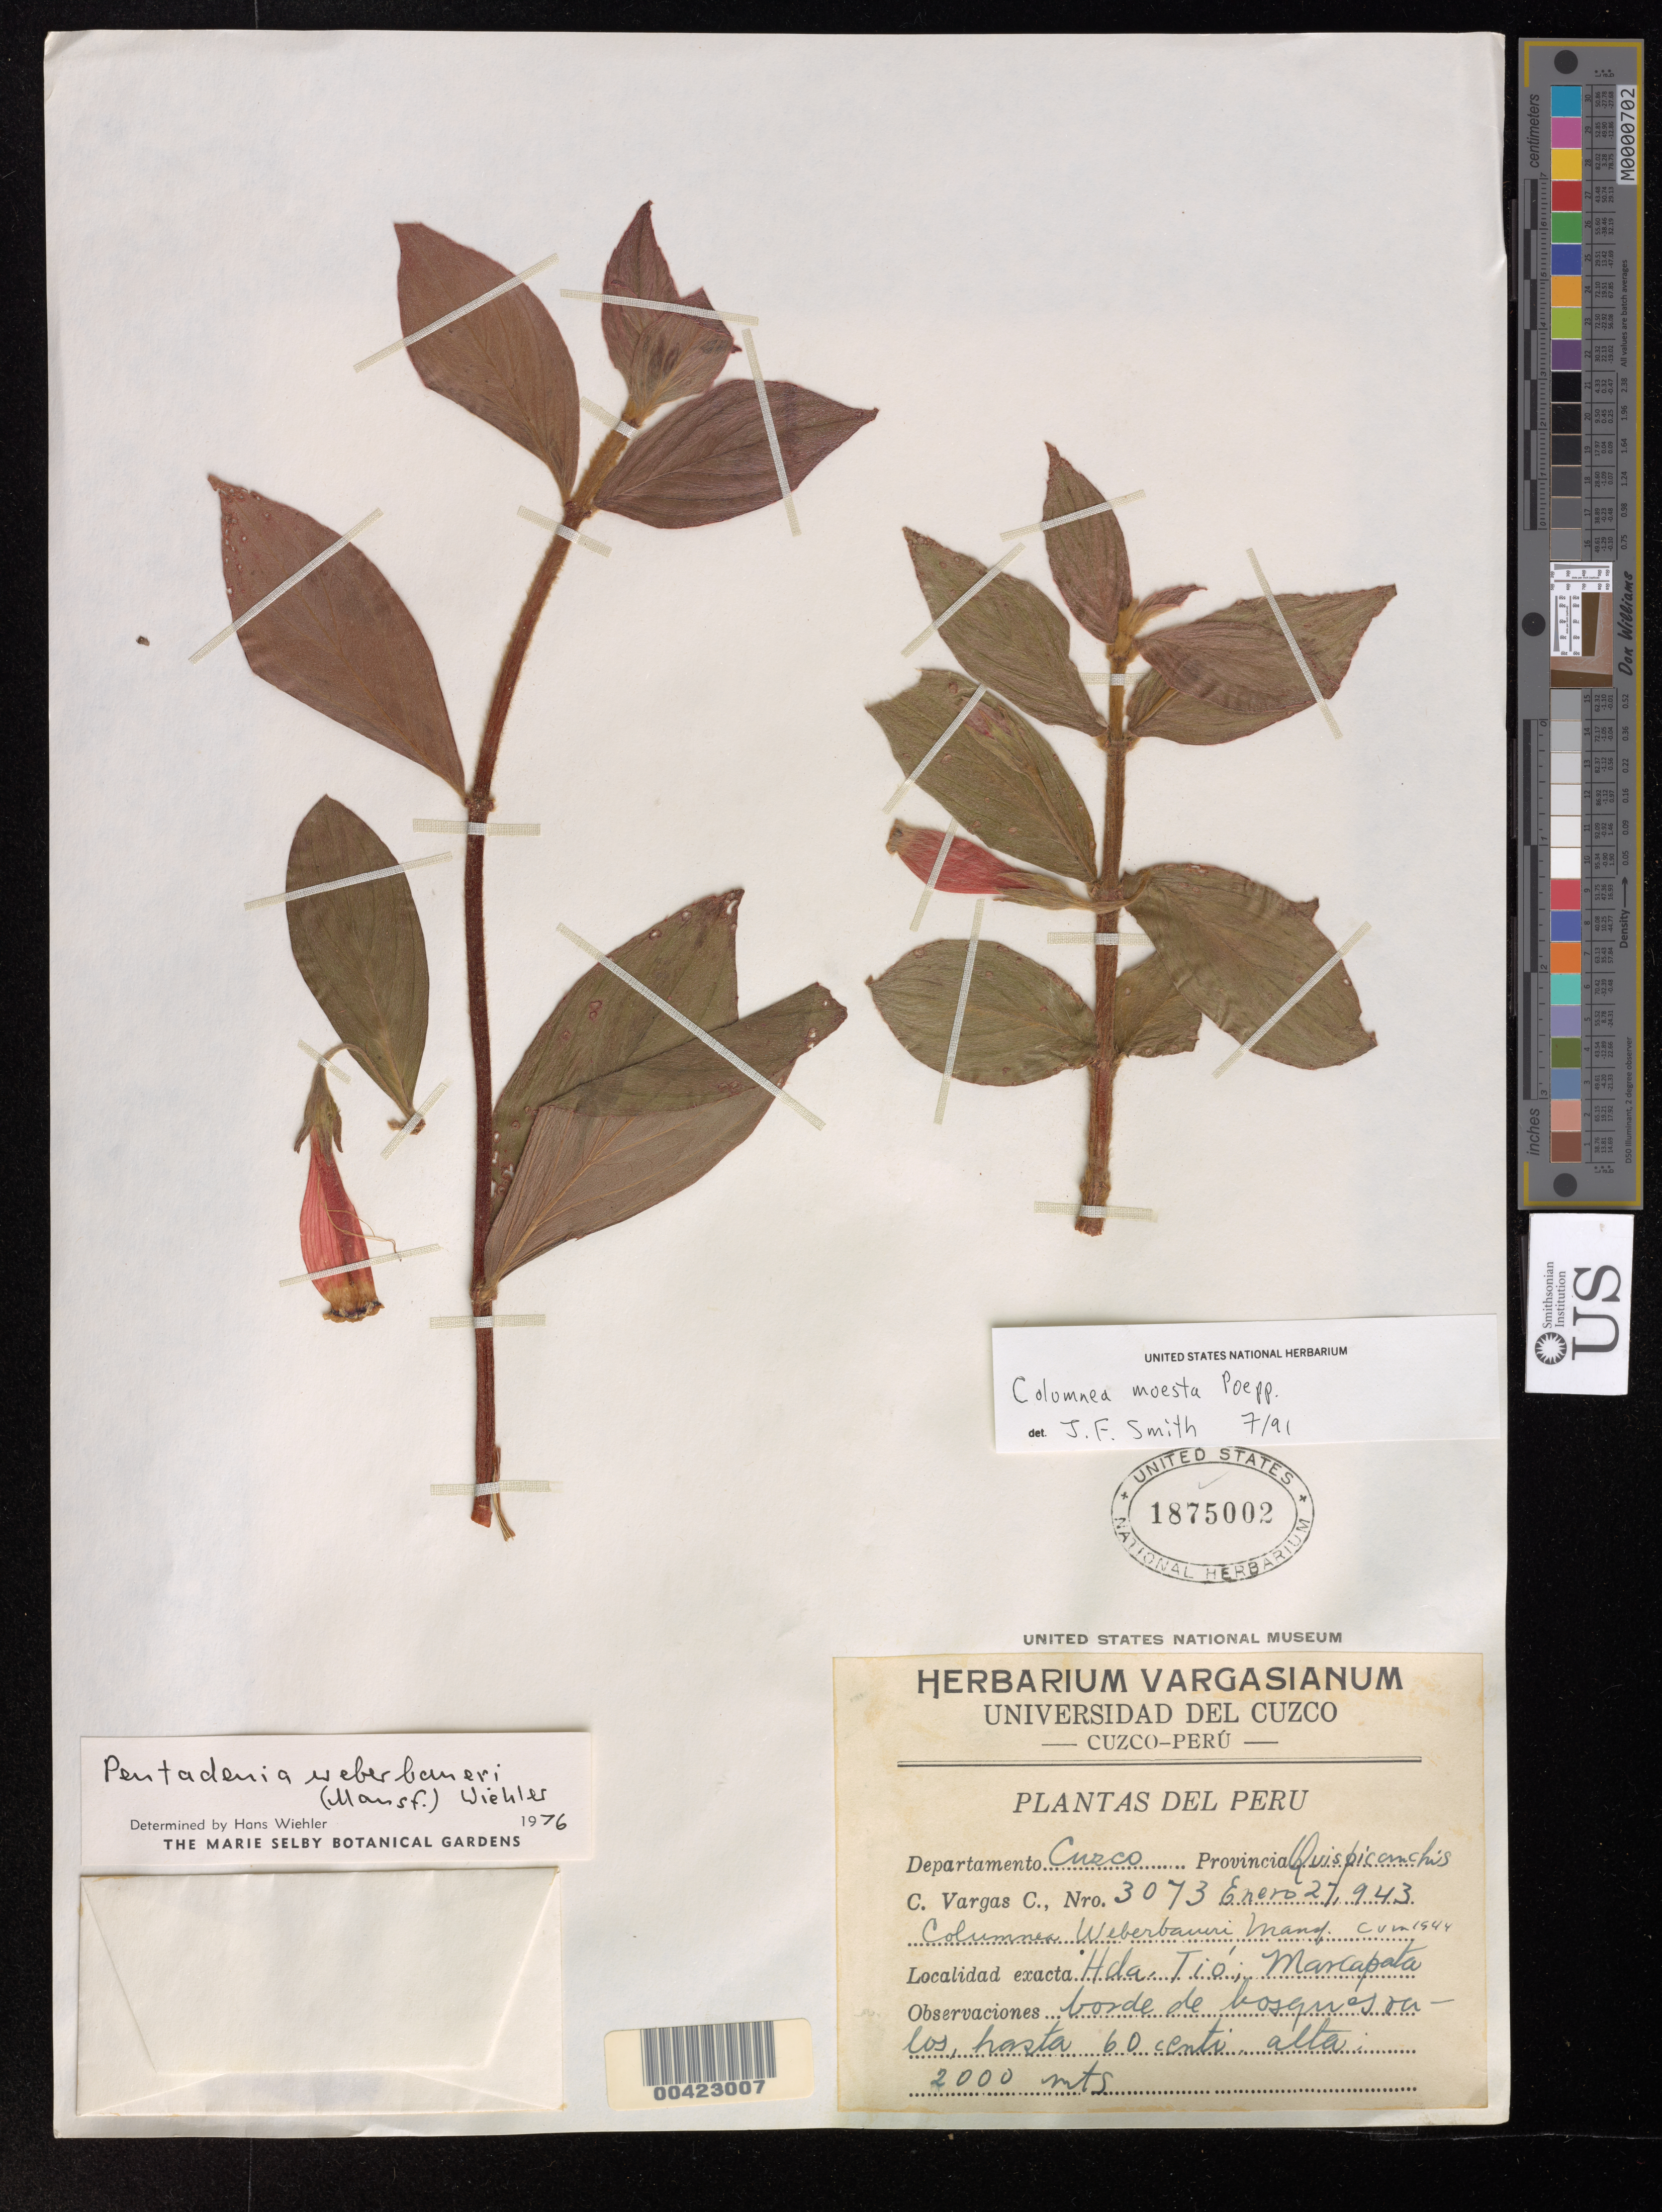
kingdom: Plantae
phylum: Tracheophyta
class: Magnoliopsida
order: Lamiales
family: Gesneriaceae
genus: Columnea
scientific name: Columnea moesta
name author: Poepp.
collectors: C. Vargas C.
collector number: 3073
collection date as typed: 27 Jan 1943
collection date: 1943-01-27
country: Peru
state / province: Cusco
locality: Hda Tio, Mascapata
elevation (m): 2000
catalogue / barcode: US 1875002